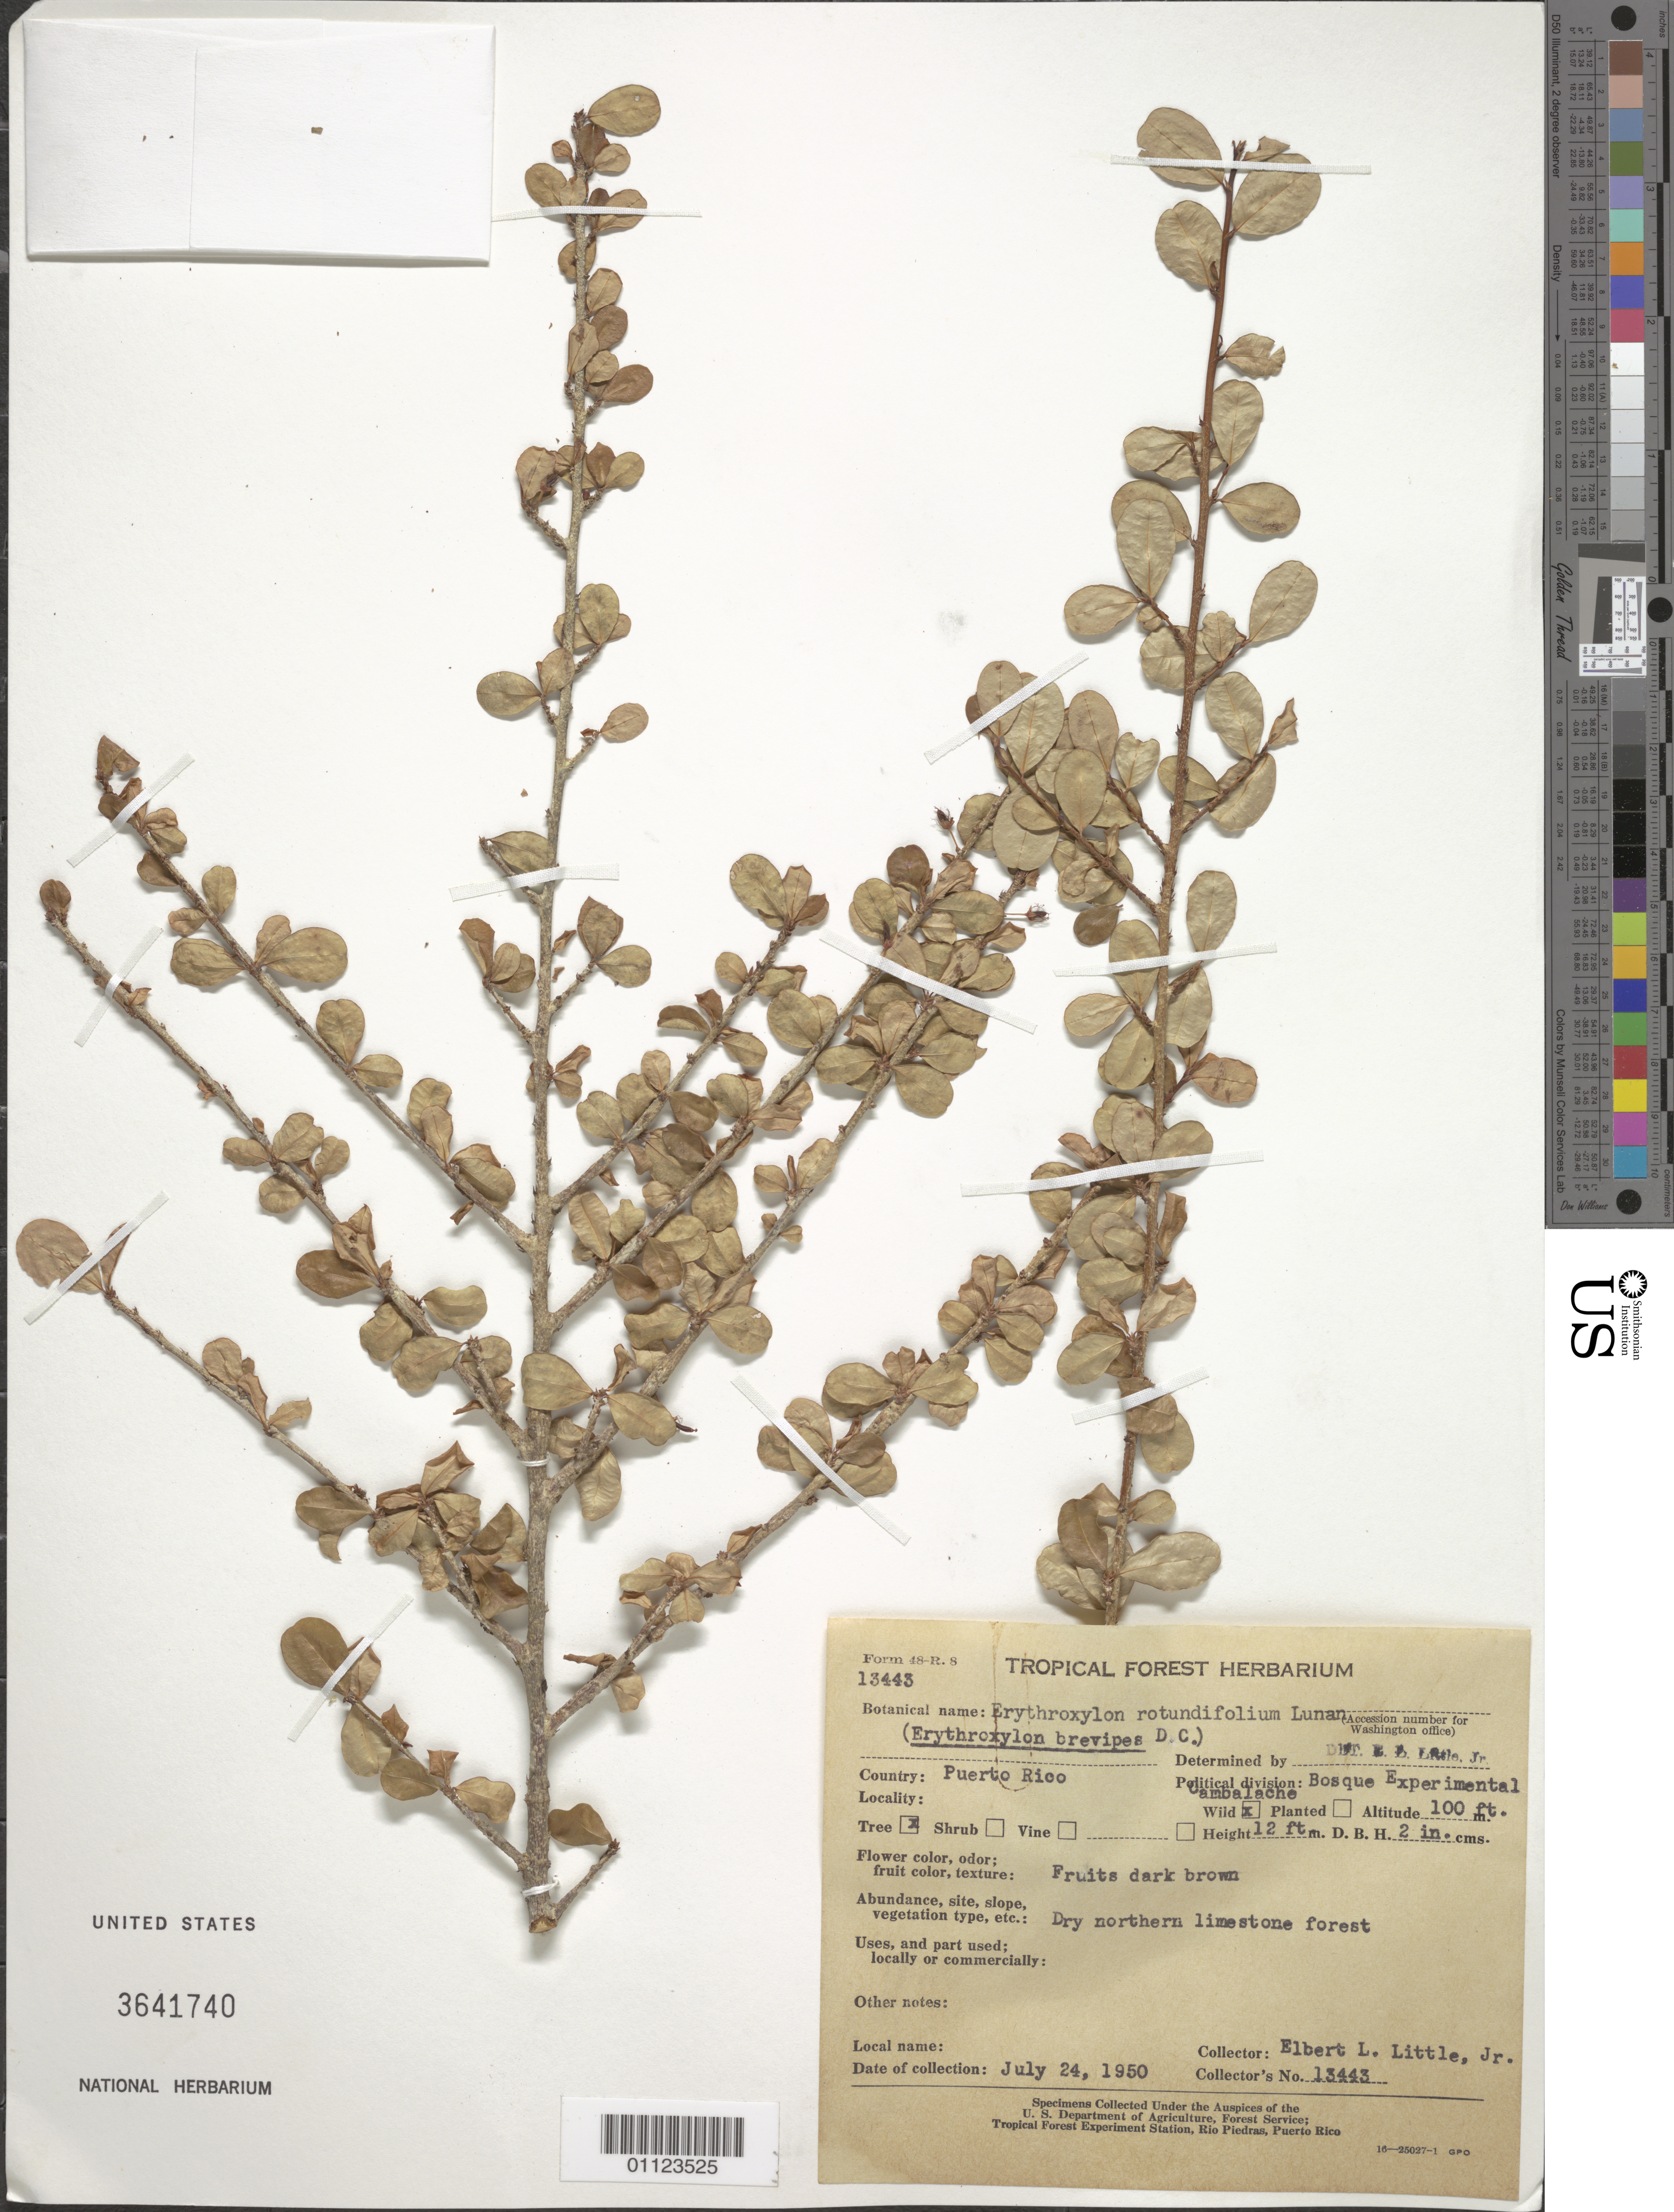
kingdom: Plantae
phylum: Tracheophyta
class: Magnoliopsida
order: Malpighiales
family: Erythroxylaceae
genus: Erythroxylum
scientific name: Erythroxylum rotundifolium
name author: Lunan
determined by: Little, Elbert L., Jr., (FSSR), United States Department of Agriculture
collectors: E. L. Little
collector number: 13443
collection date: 1950-07-24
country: Puerto Rico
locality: Bosque Experimental Cambalache.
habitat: Dry northern limestone forest.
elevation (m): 30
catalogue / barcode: US 3641740